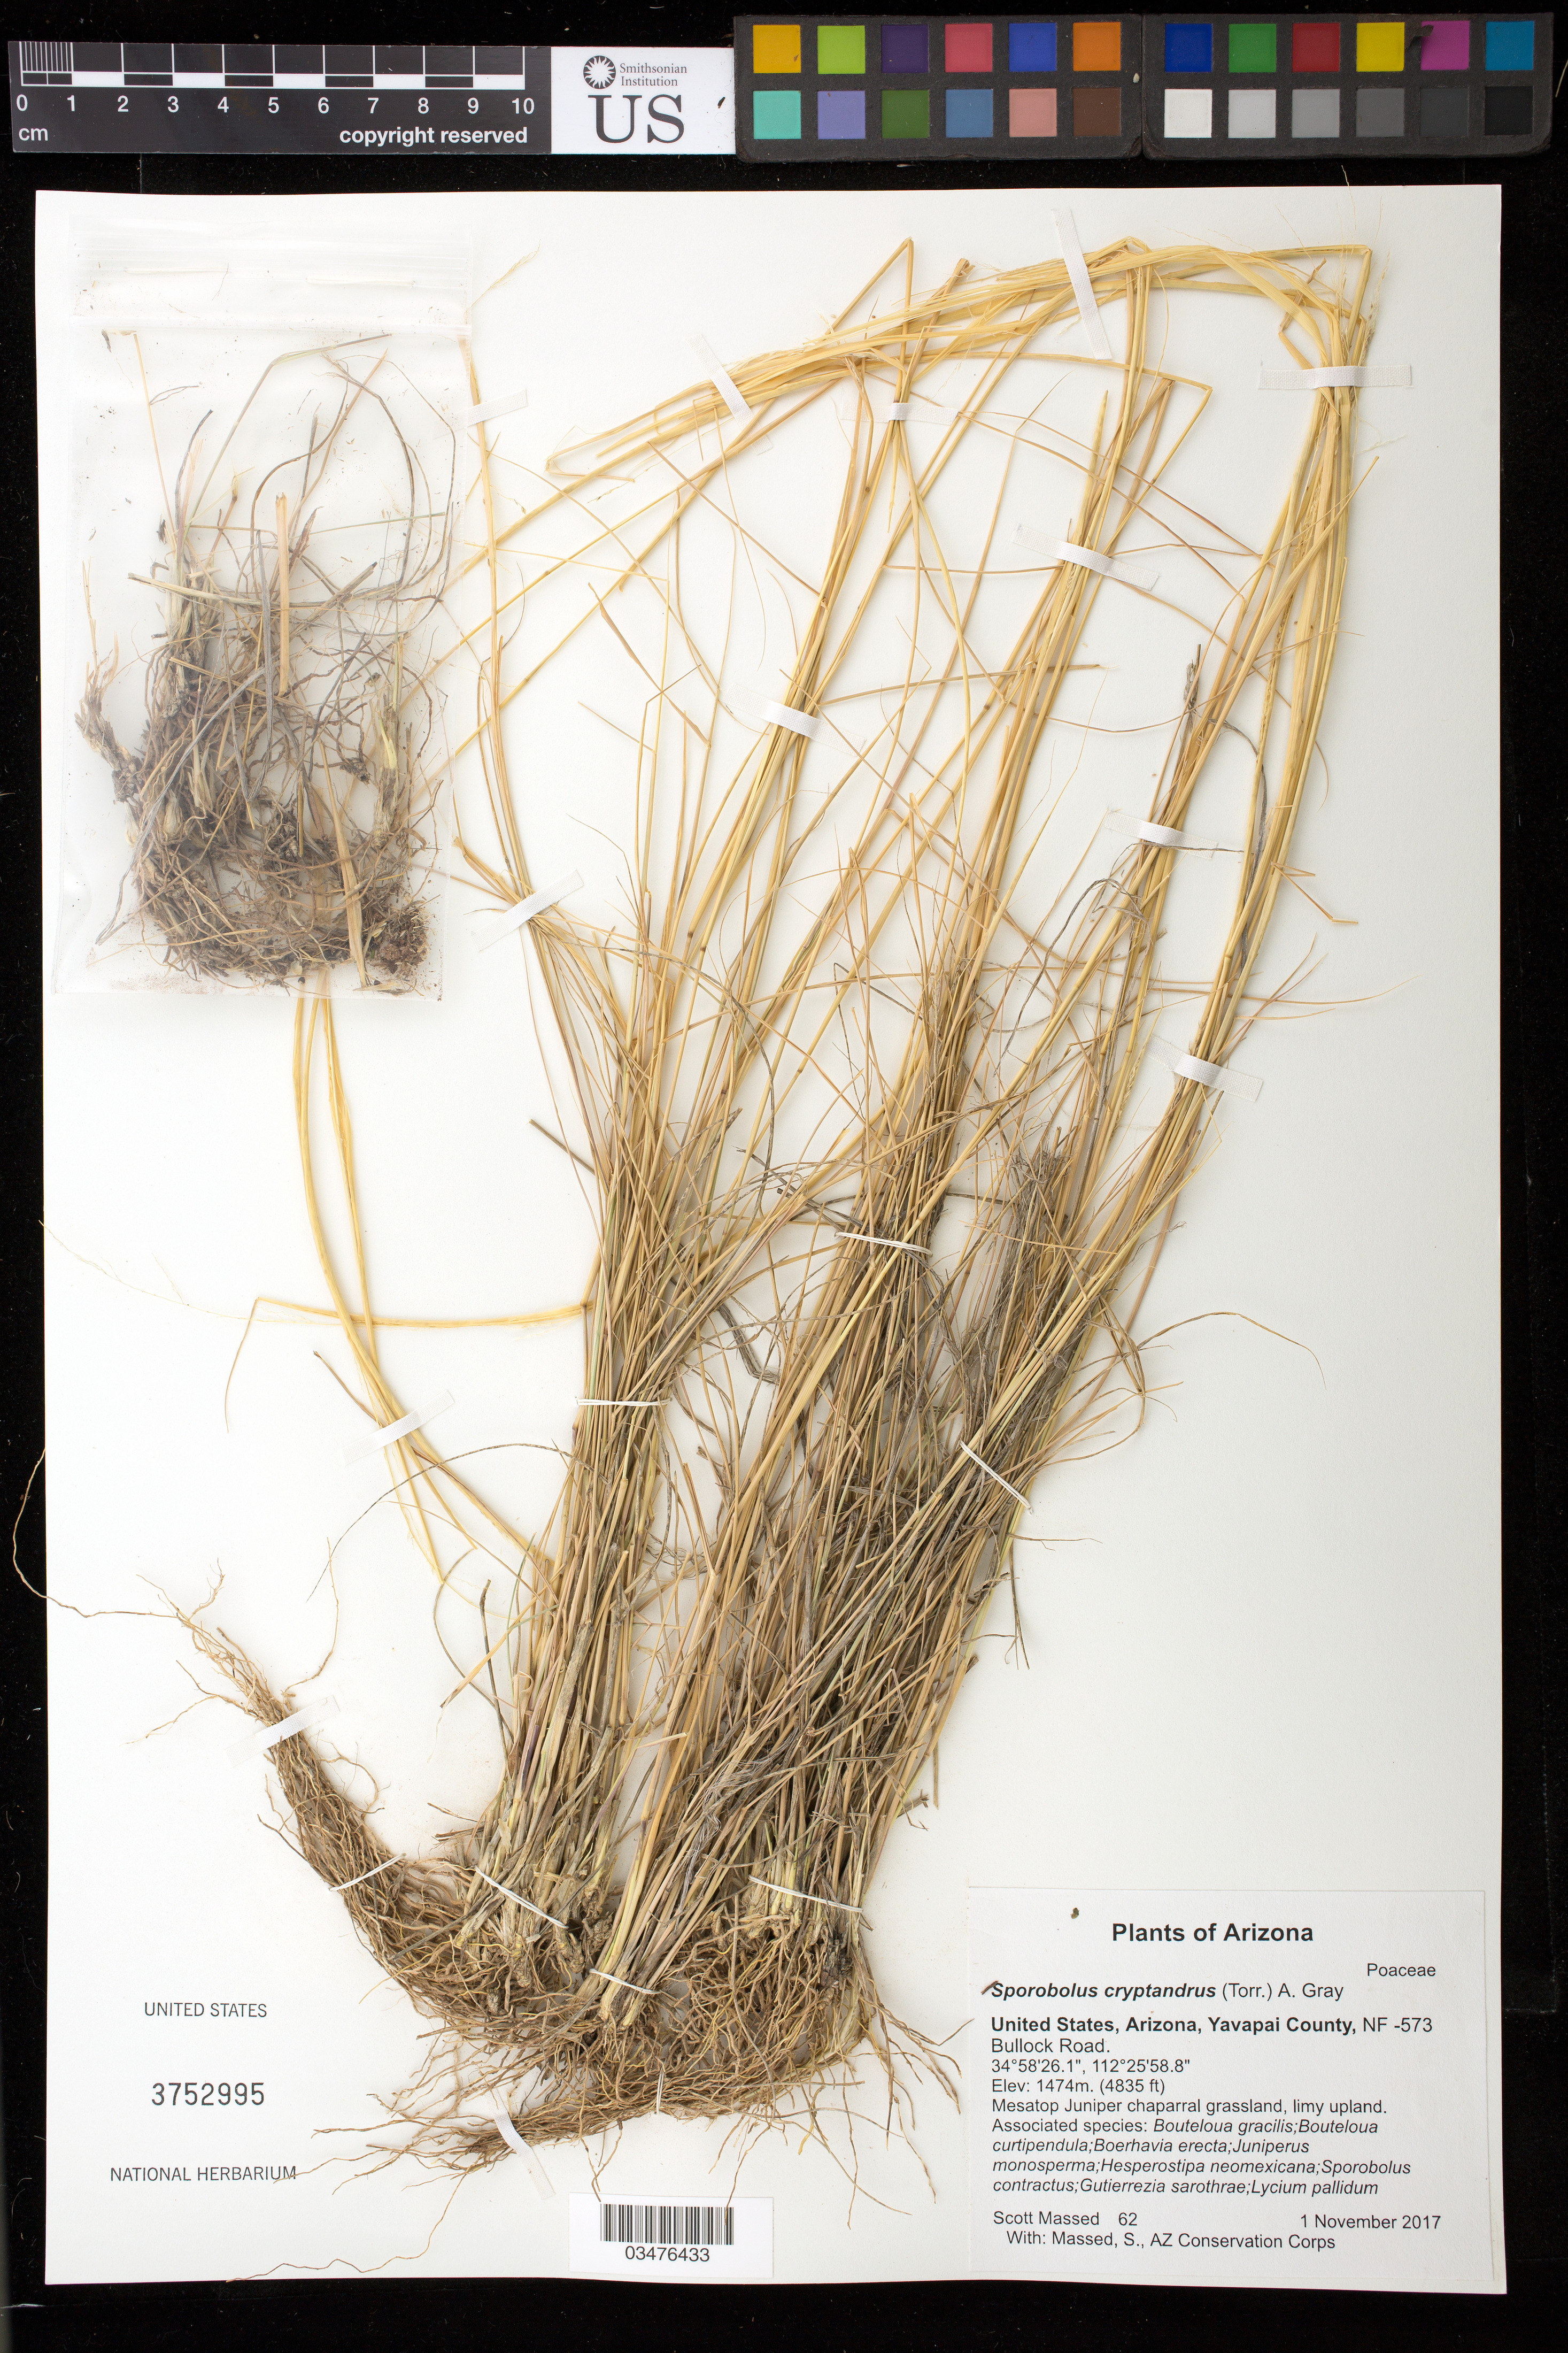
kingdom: Plantae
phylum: Tracheophyta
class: Liliopsida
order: Poales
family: Poaceae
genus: Sporobolus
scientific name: Sporobolus cryptandrus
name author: (Torr.) A. Gray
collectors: S. Massed & AZ Conservation Corps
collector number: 62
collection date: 2017-11-01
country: United States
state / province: Arizona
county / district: Yavapai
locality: Prescott National Forest, NF -573 Bullock road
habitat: Mesatop Juniper chaparral grassland, limy upland. With Bouteloua gracilis, Juniperus monosperma, Lycium pallidum, ect.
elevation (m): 1474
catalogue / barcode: US 3752995